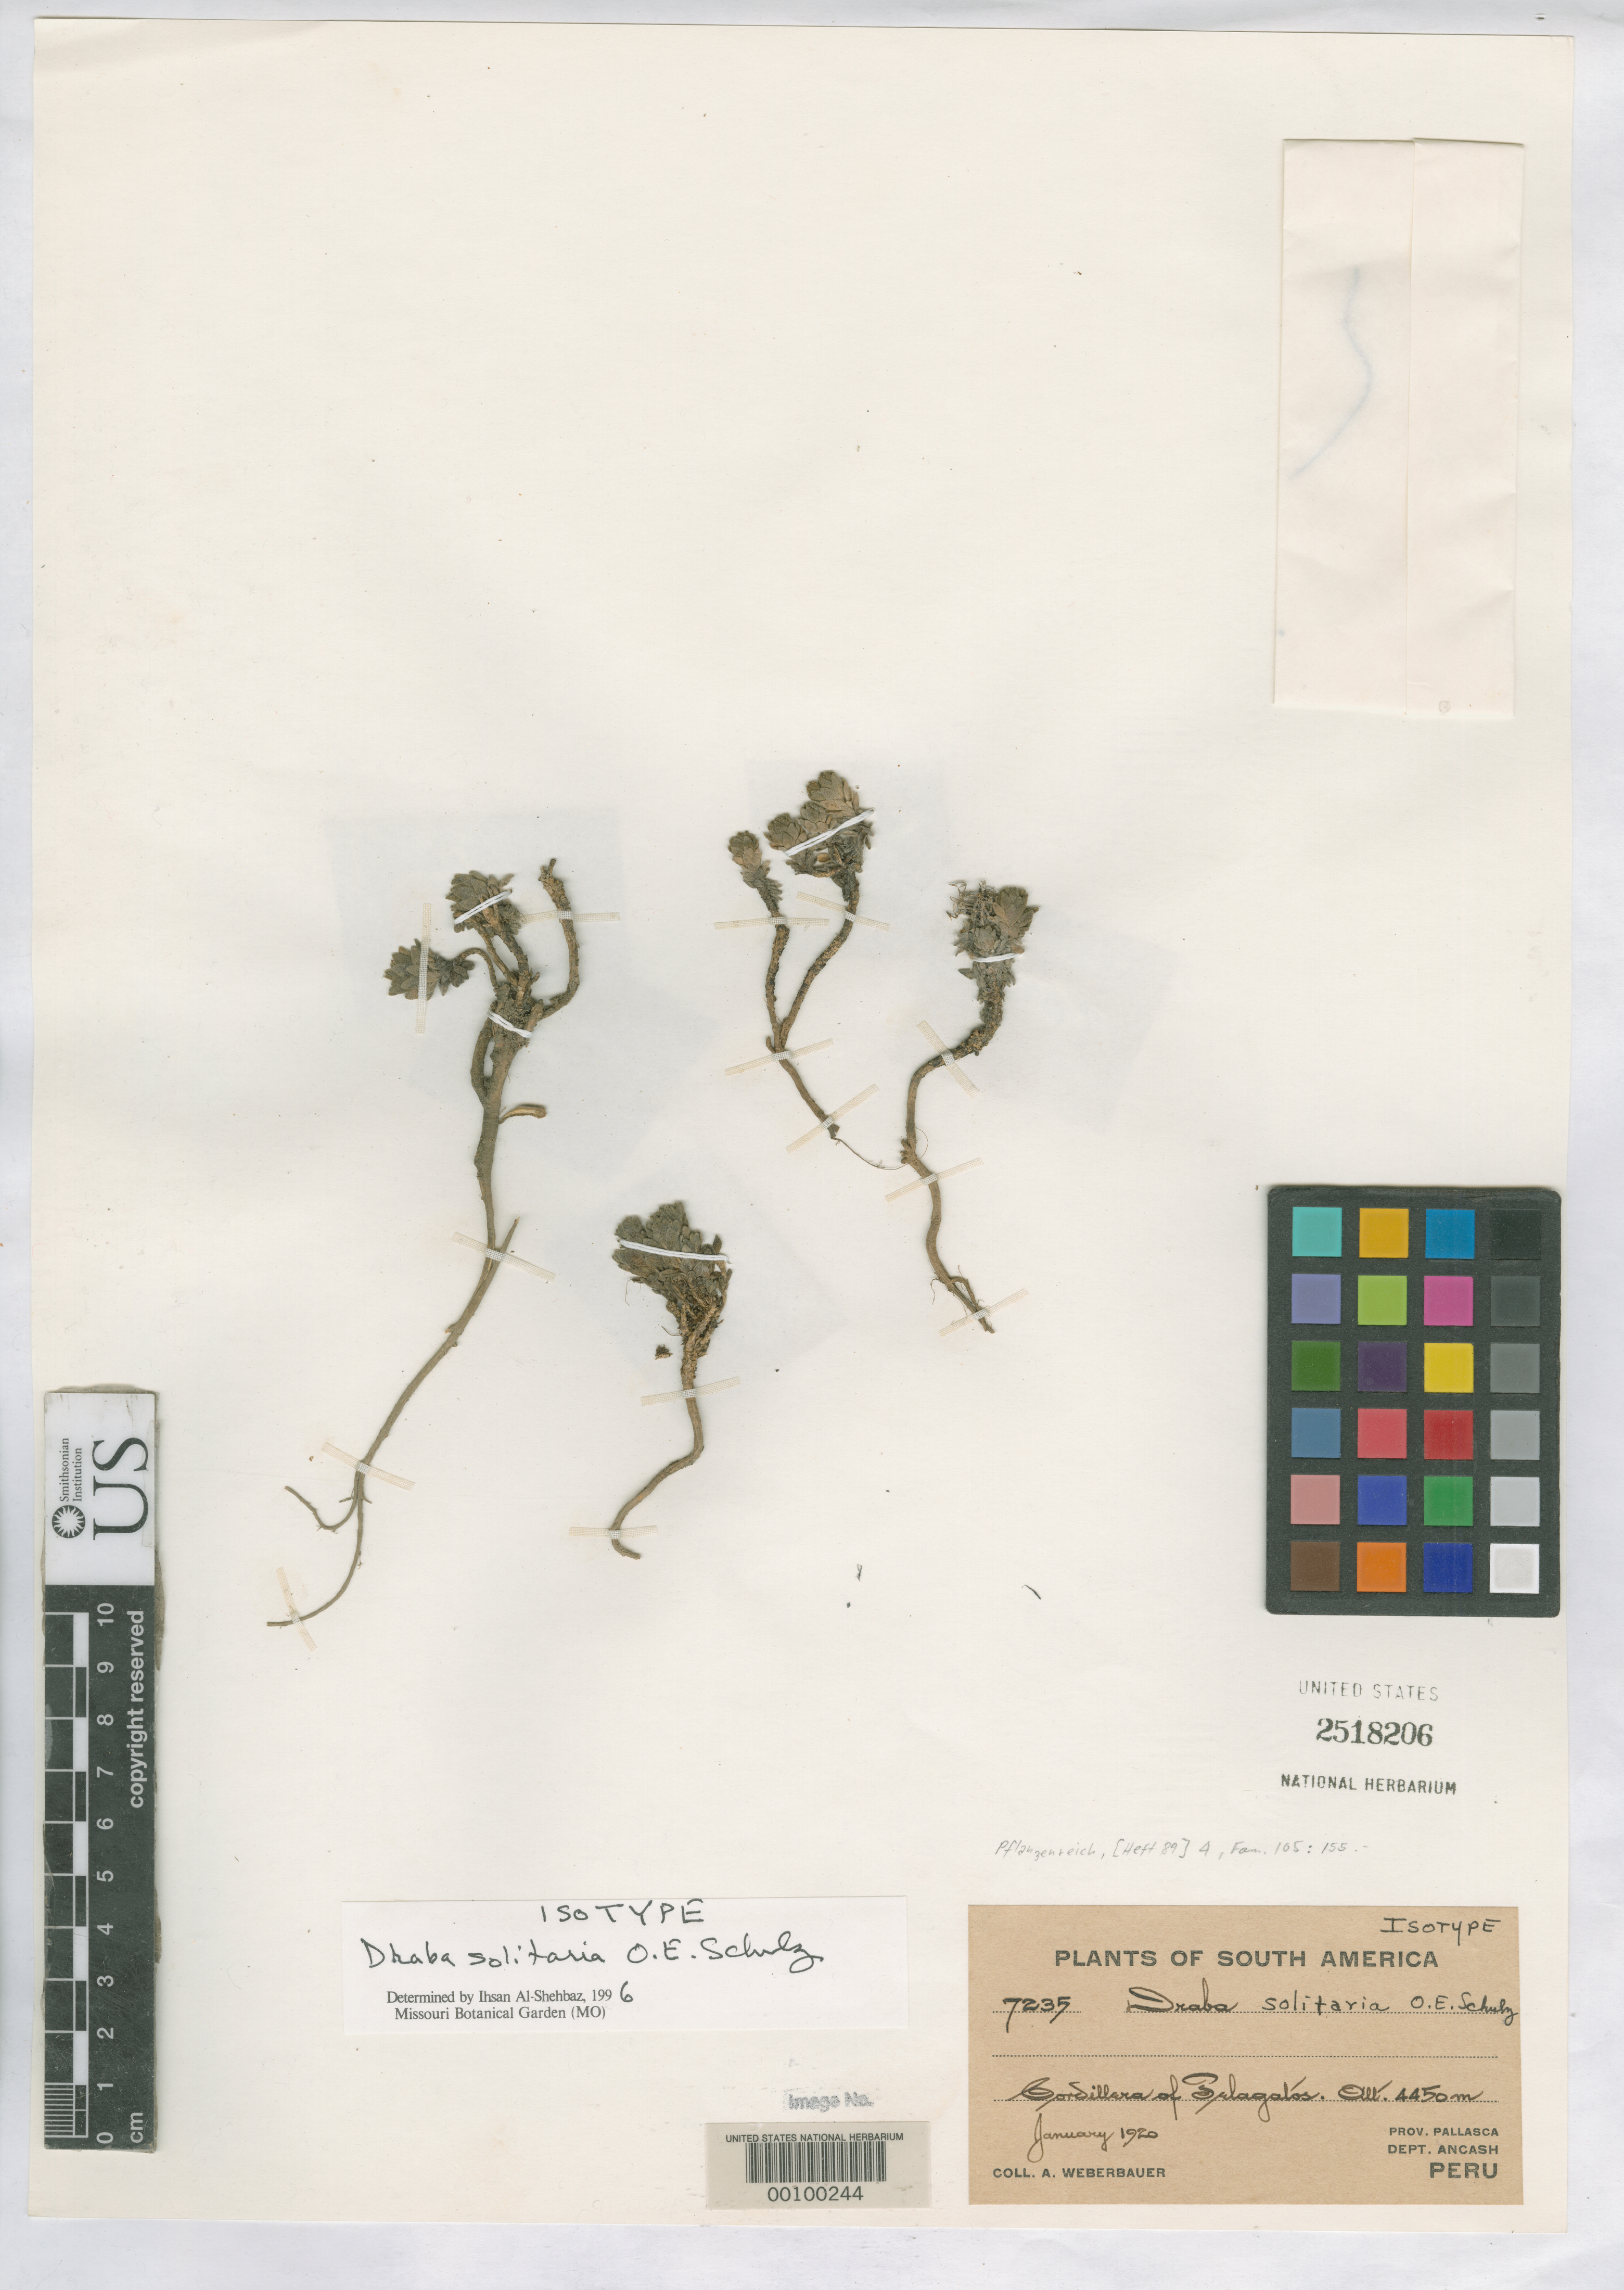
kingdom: Plantae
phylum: Tracheophyta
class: Magnoliopsida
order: Brassicales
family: Brassicaceae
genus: Draba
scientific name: Draba solitaria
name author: O.E. Schulz in Engl.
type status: Isotype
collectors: A. Weberbauer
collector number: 7235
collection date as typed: Jan 1920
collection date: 1920-01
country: Peru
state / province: San Martín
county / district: Mariscal Cáceres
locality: Rio Huallaga, margen Derecha del; Balsa Probana; dtto. Tocache Nuevo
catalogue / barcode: US 2518206